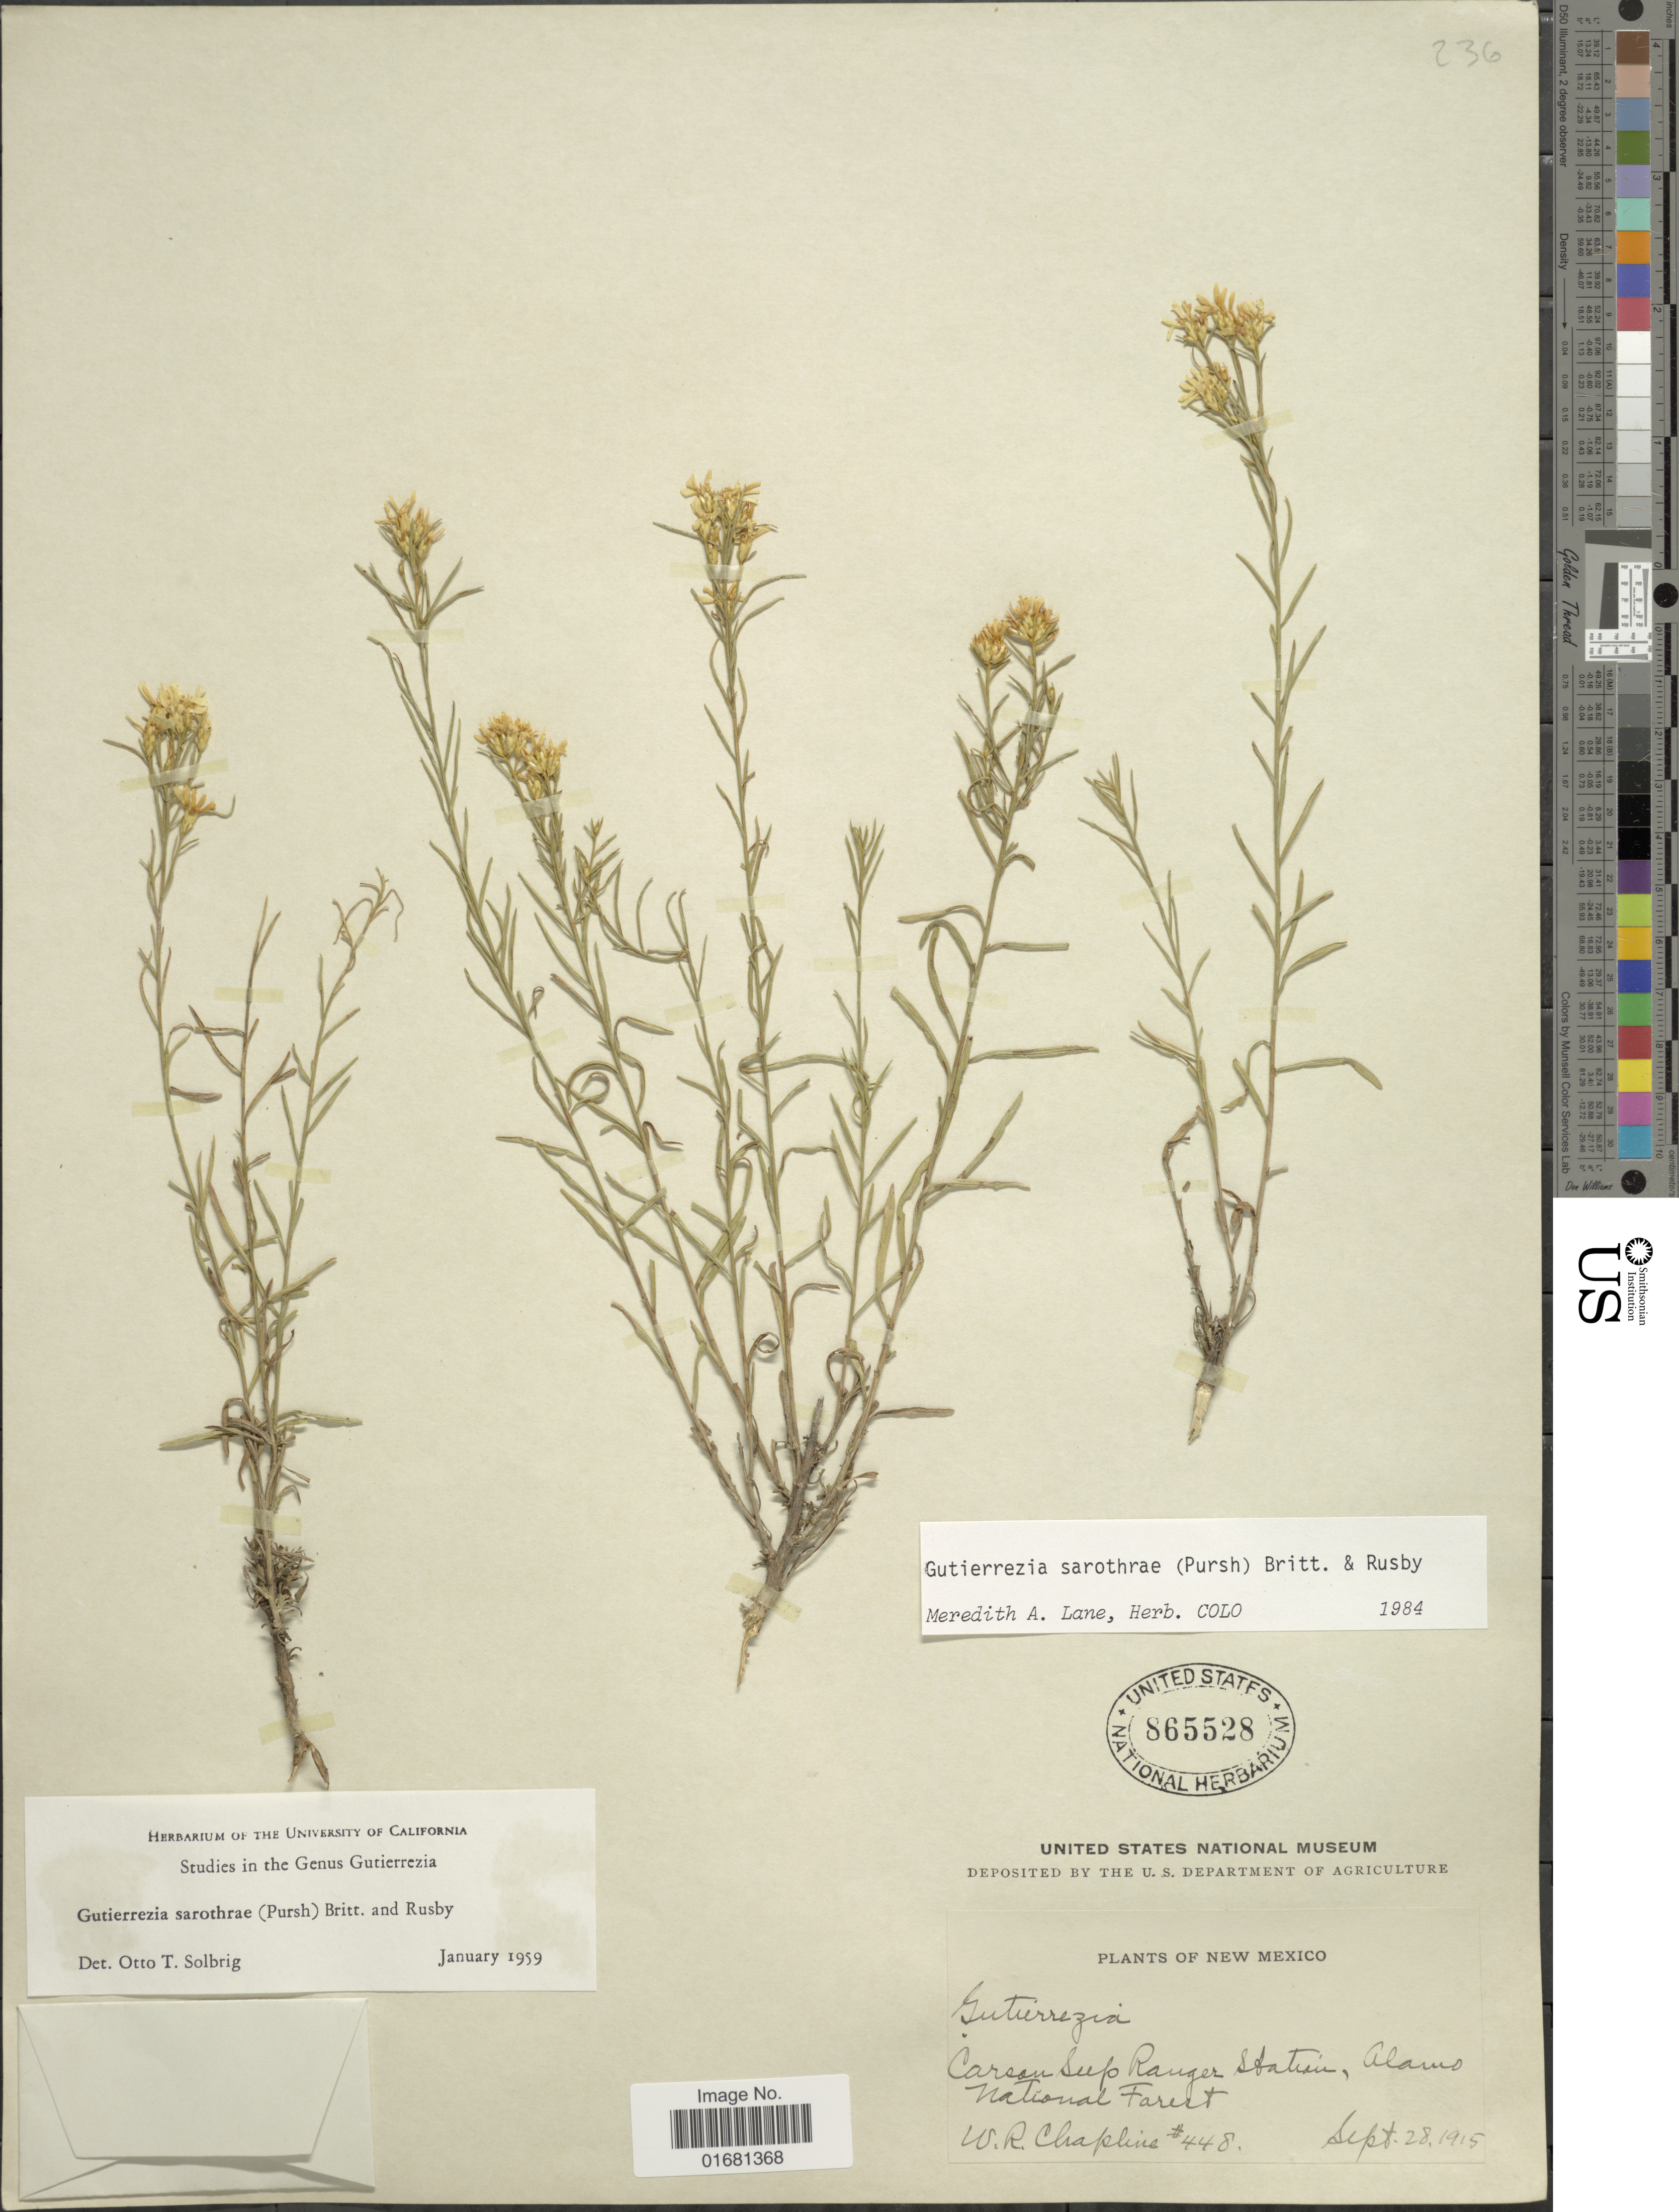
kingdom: Plantae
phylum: Tracheophyta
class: Magnoliopsida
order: Asterales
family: Asteraceae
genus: Gutierrezia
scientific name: Gutierrezia sarothrae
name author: (Pursh) Britton & Rusby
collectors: W. Chapline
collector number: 448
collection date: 1915-09-28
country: United States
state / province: New Mexico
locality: New Mexico. Carson Seep Ranger Station, Alamo National Forest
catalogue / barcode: US 865528